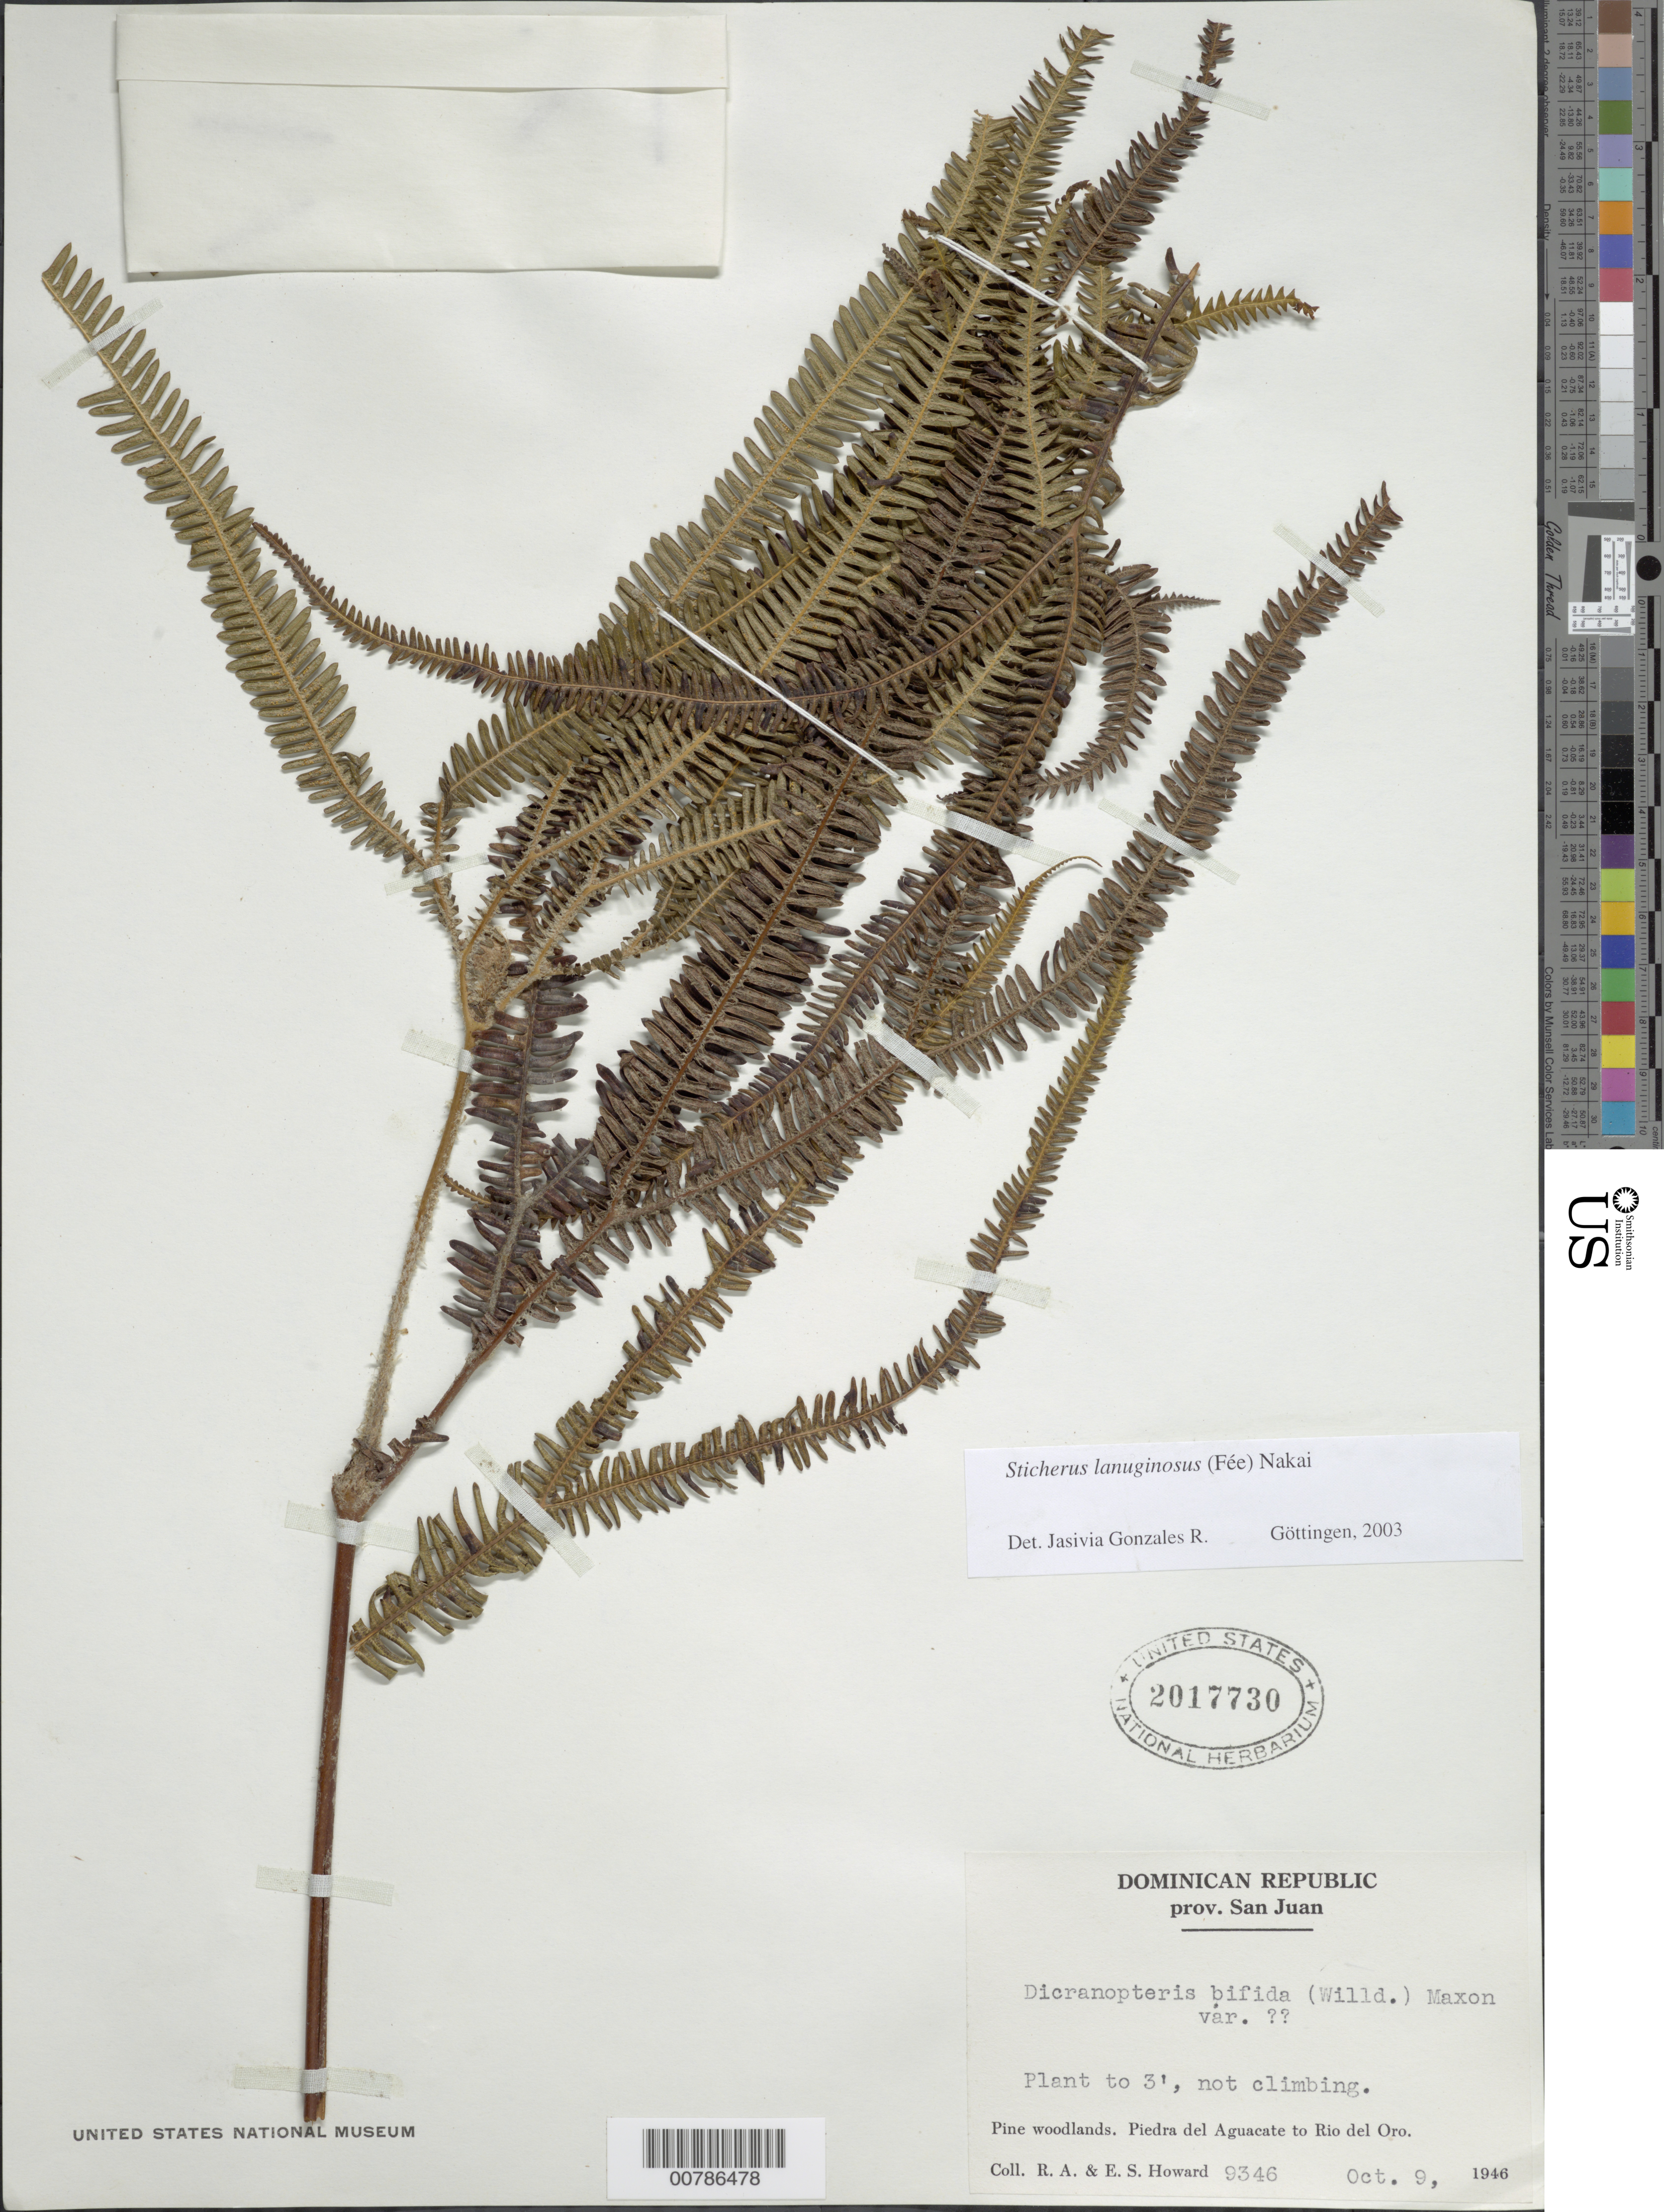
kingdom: Plantae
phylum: Tracheophyta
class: Polypodiopsida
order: Gleicheniales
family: Gleicheniaceae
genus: Sticherus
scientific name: Sticherus lanuginosus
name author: (Fée) Nakai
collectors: R. A. Howard & E. S. Howard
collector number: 9346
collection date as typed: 09 Oct 1946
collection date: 1946-10-09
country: Dominican Republic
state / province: San Juan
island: Hispaniola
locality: Piedra del Aguacate to Río del Oro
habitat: Pine woodlands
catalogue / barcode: US 2017730